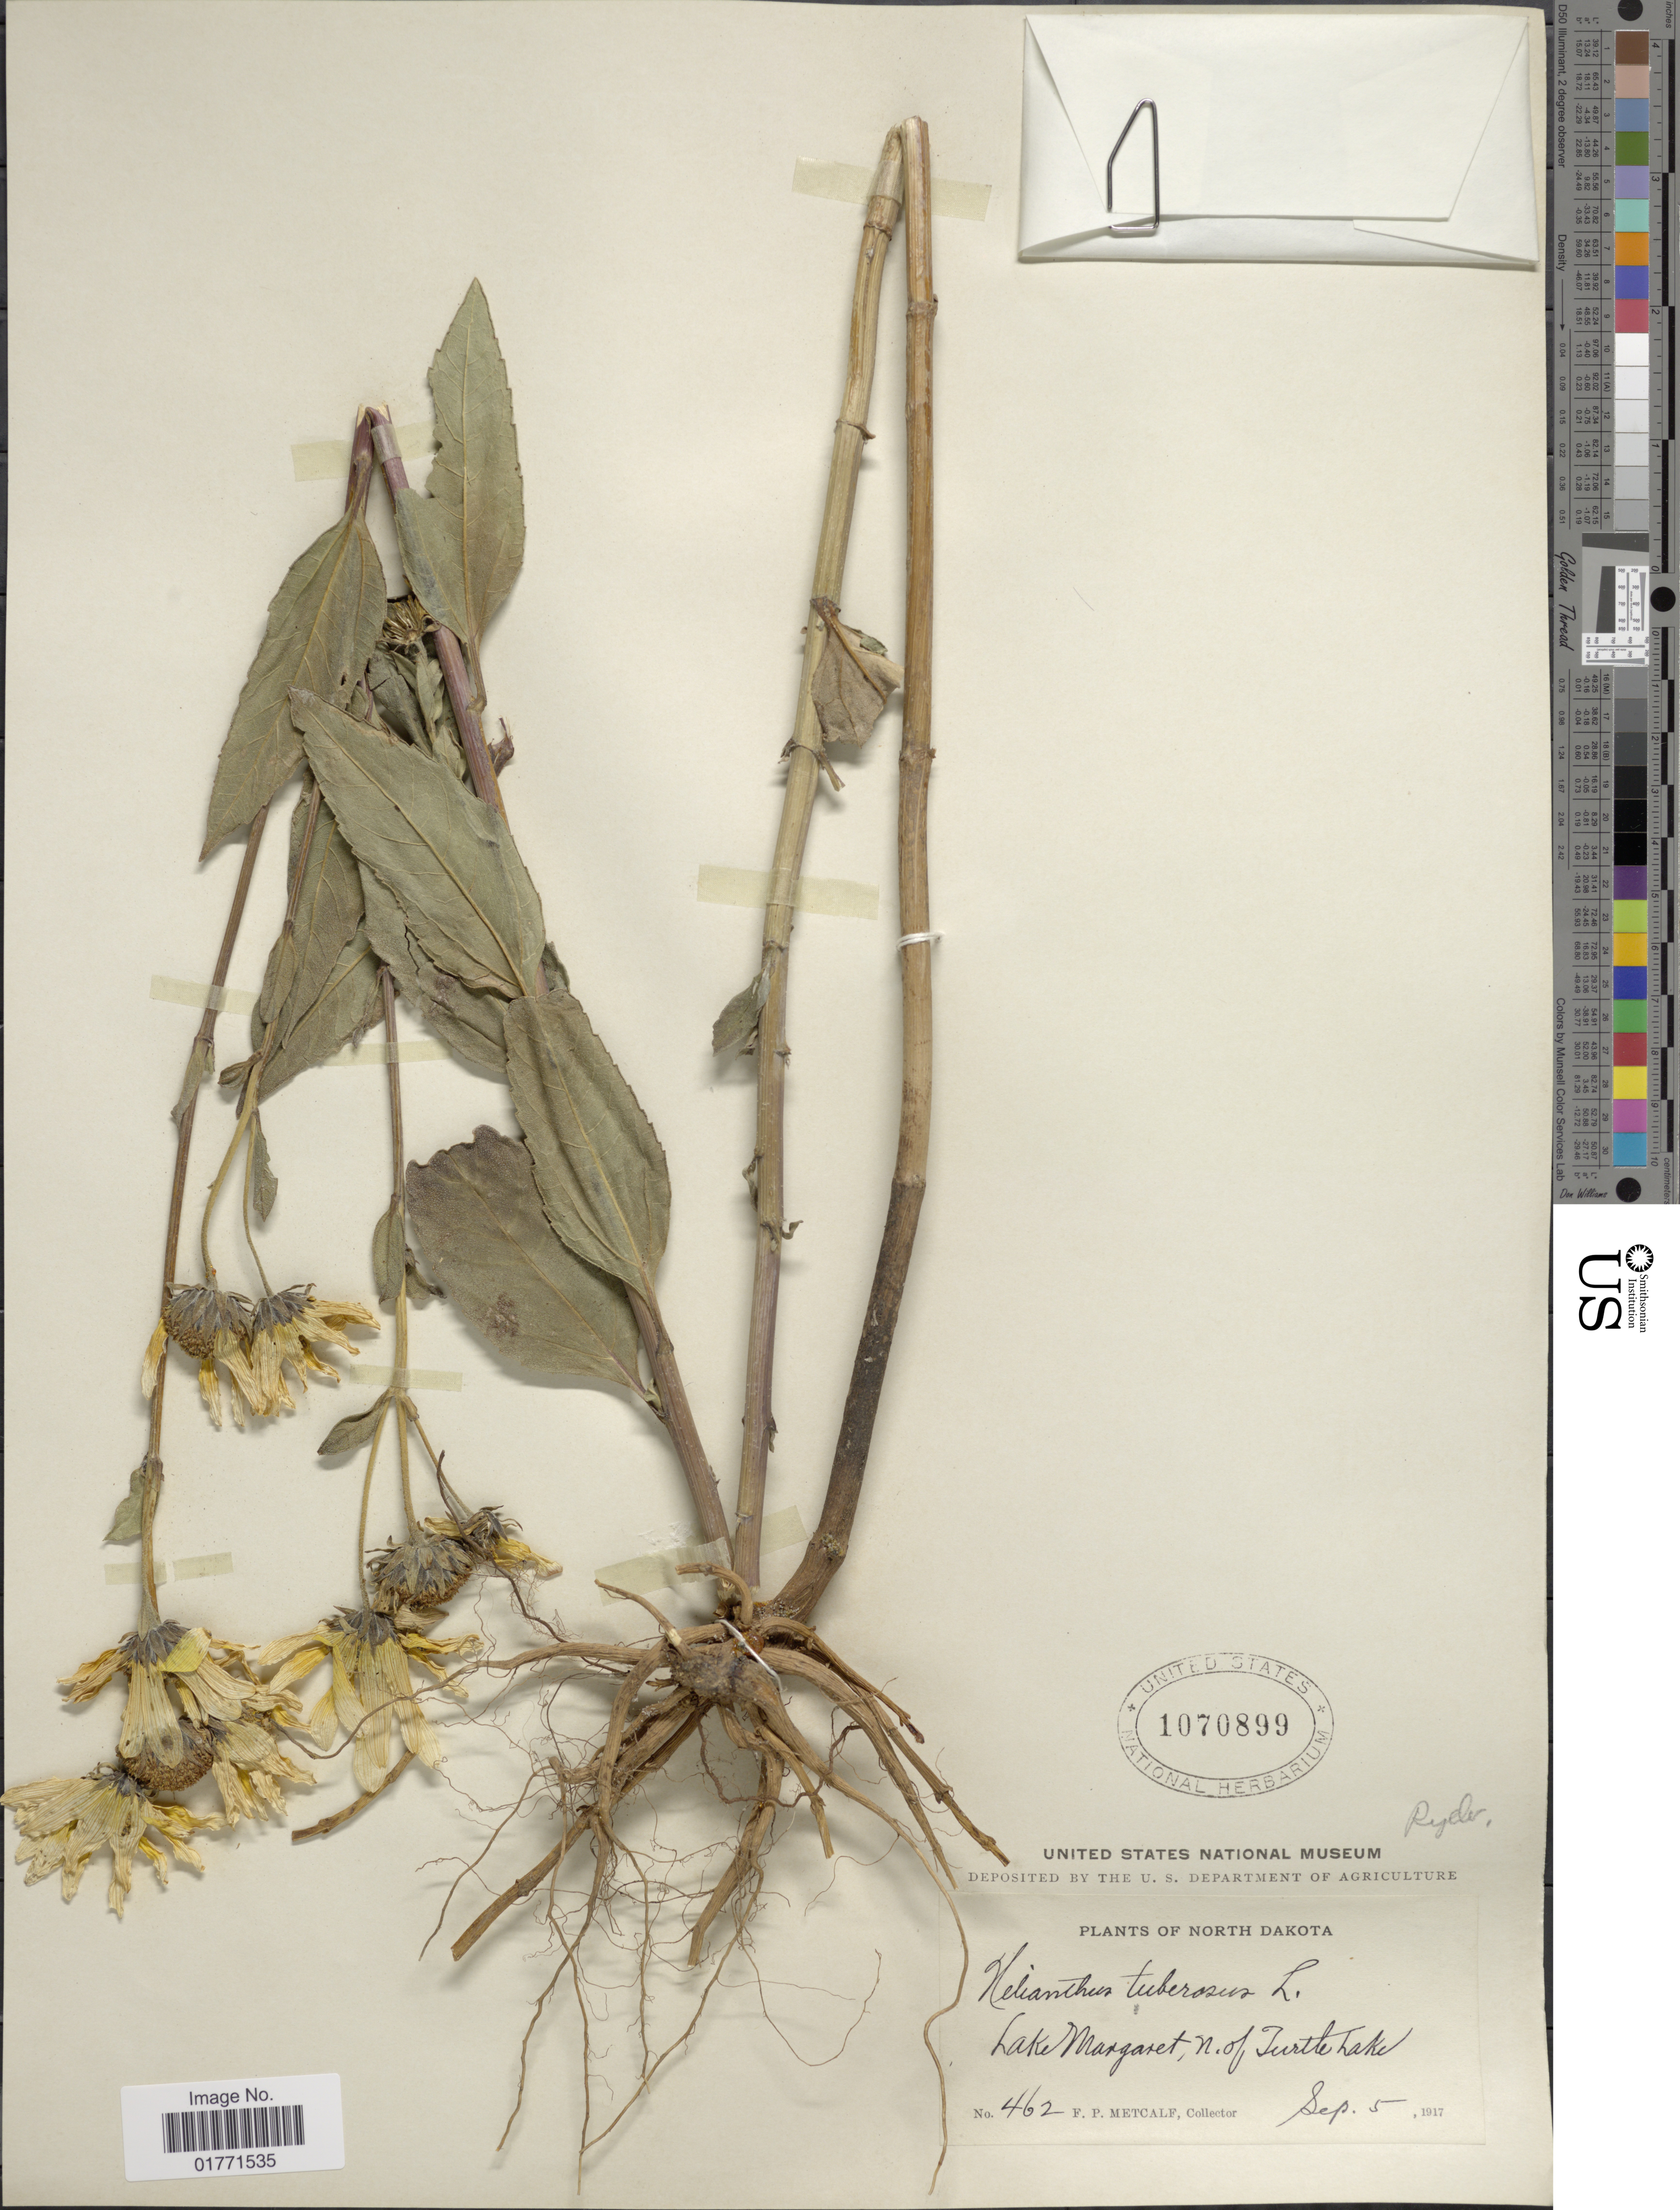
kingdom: Plantae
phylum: Tracheophyta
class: Magnoliopsida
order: Asterales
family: Asteraceae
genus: Helianthus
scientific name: Helianthus rydbergi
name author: Britton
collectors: F. Metcalf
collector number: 462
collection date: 1917-09-05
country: United States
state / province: North Dakota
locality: Lake Margaret, N. of Turtle Lake.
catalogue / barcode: US 1070899